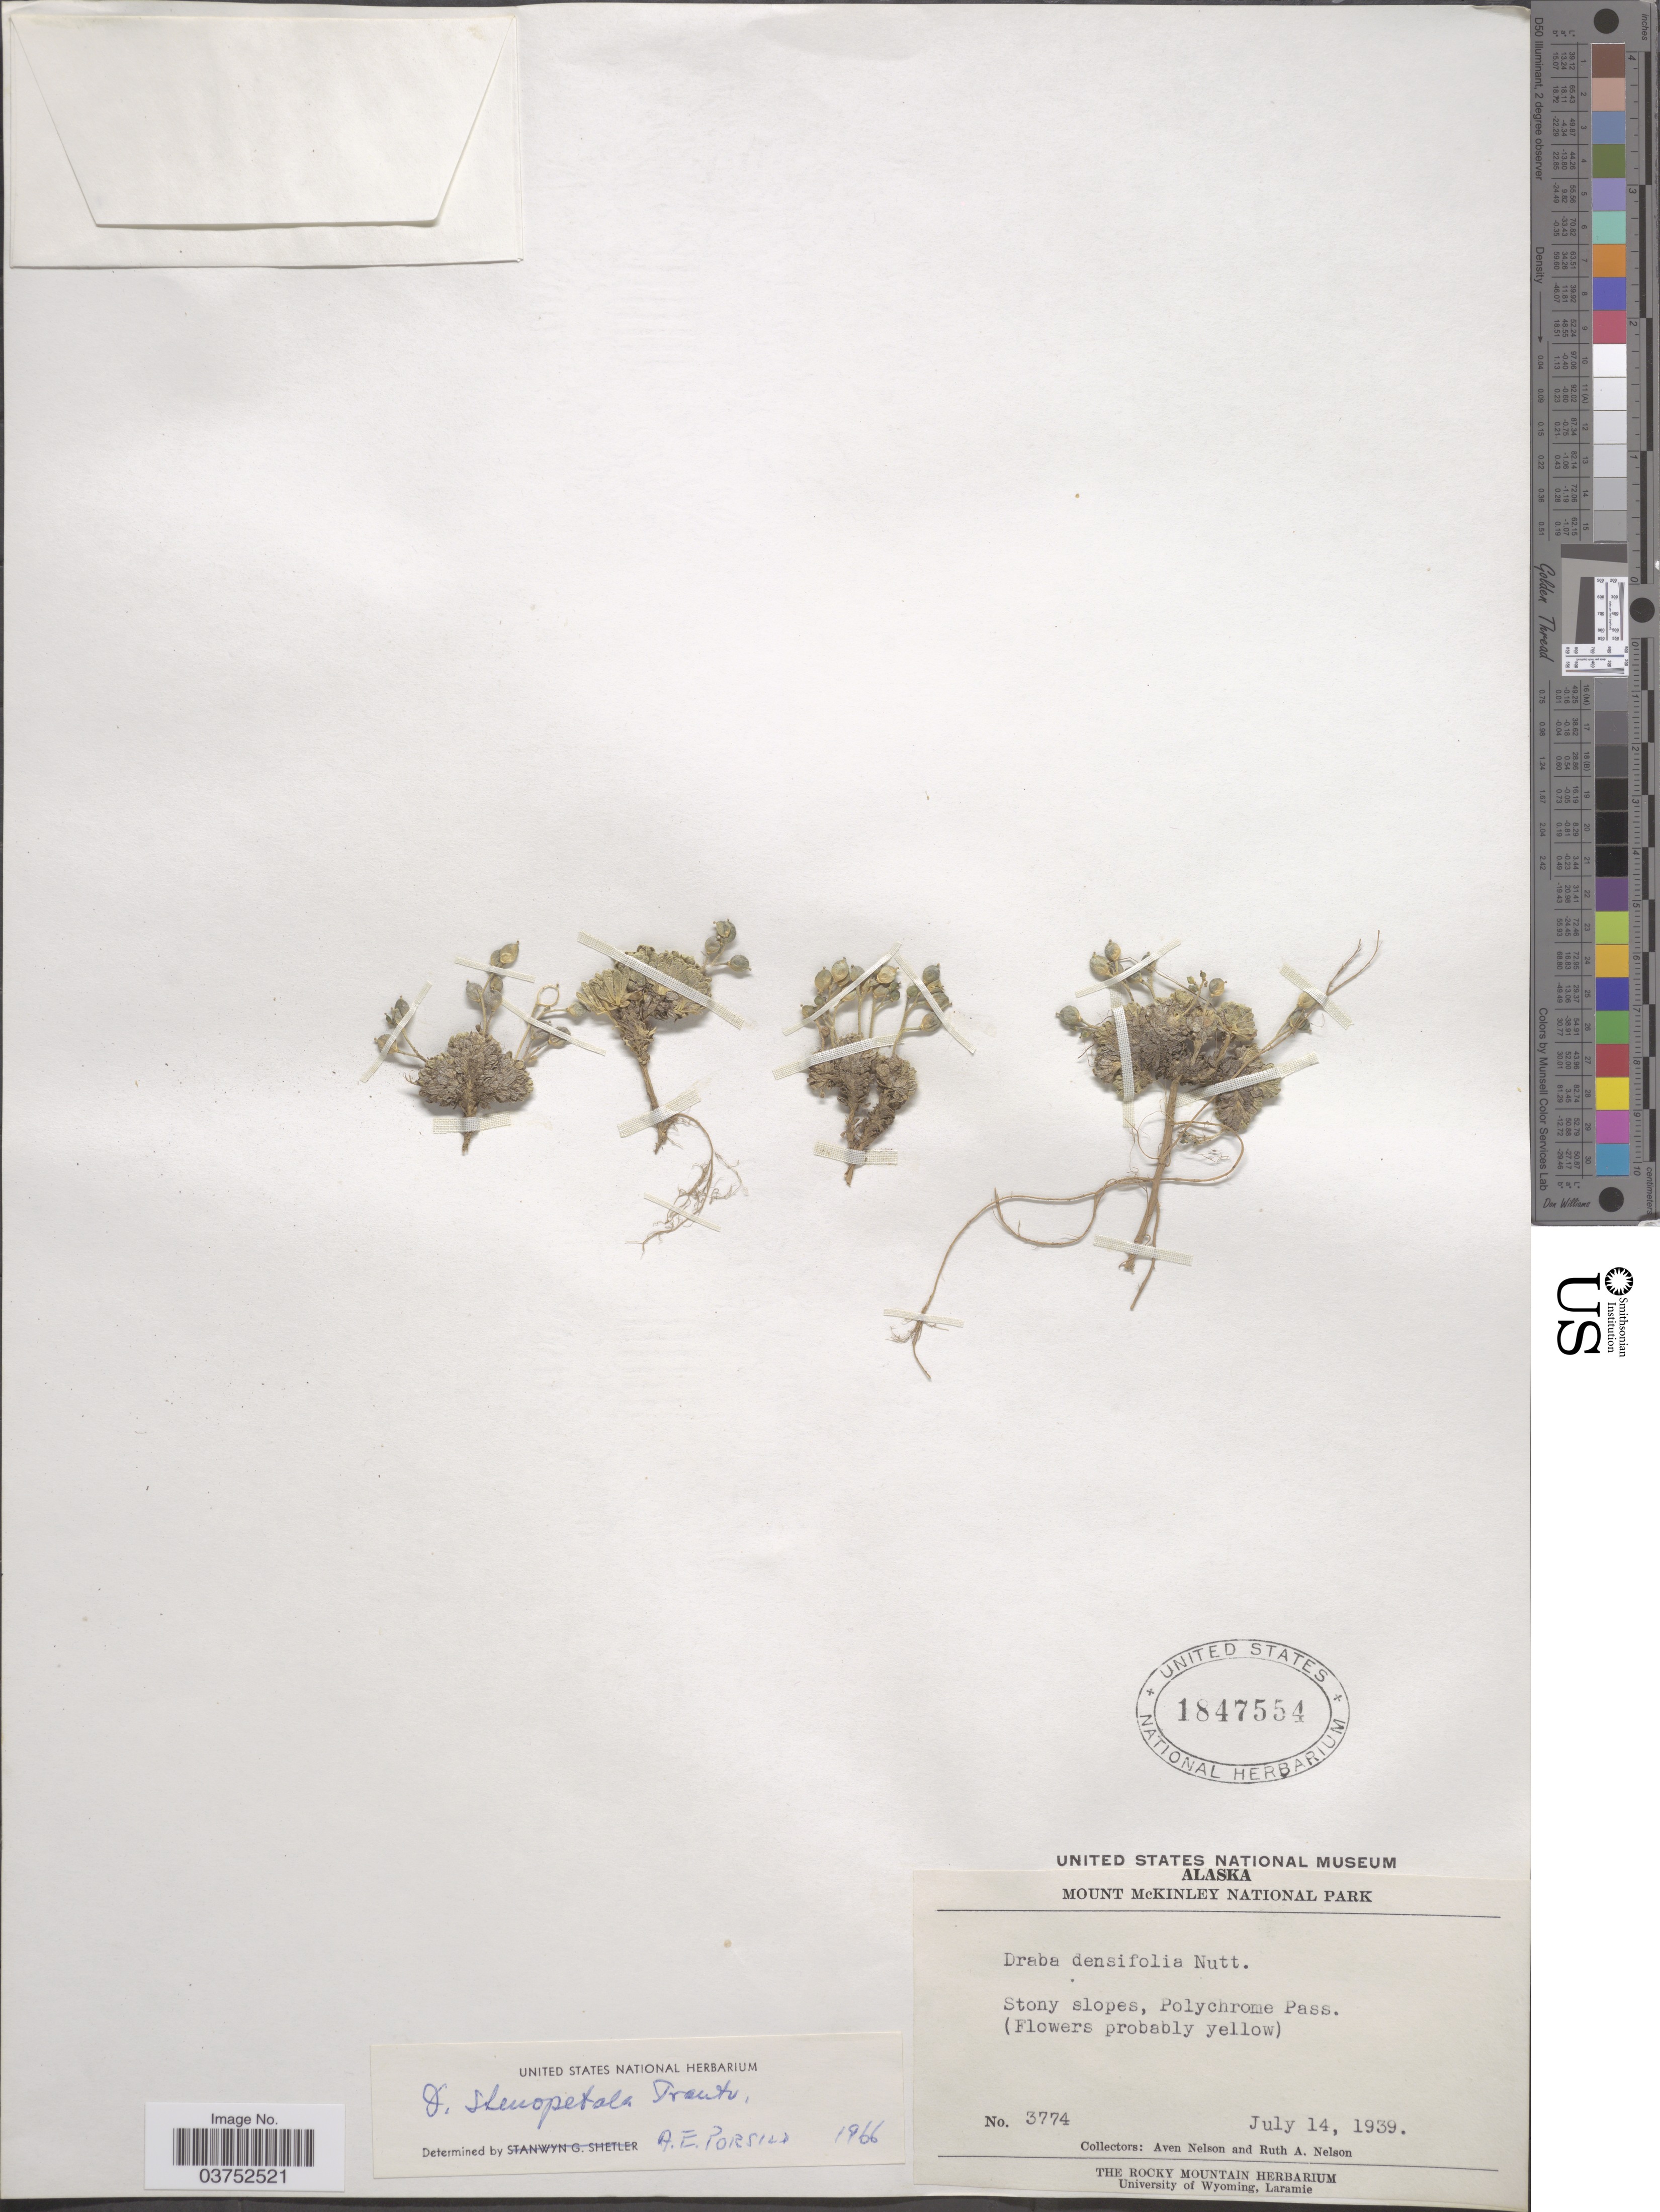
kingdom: Plantae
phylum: Tracheophyta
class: Magnoliopsida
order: Brassicales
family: Brassicaceae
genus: Draba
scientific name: Draba stenopetala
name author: Trautv.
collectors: A. Nelson & R. A. Nelson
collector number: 3774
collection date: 1939-07-14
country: United States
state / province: Alaska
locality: Mount McKinley National Park. Stony slopes, Polychrome Pass.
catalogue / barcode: US 1847554